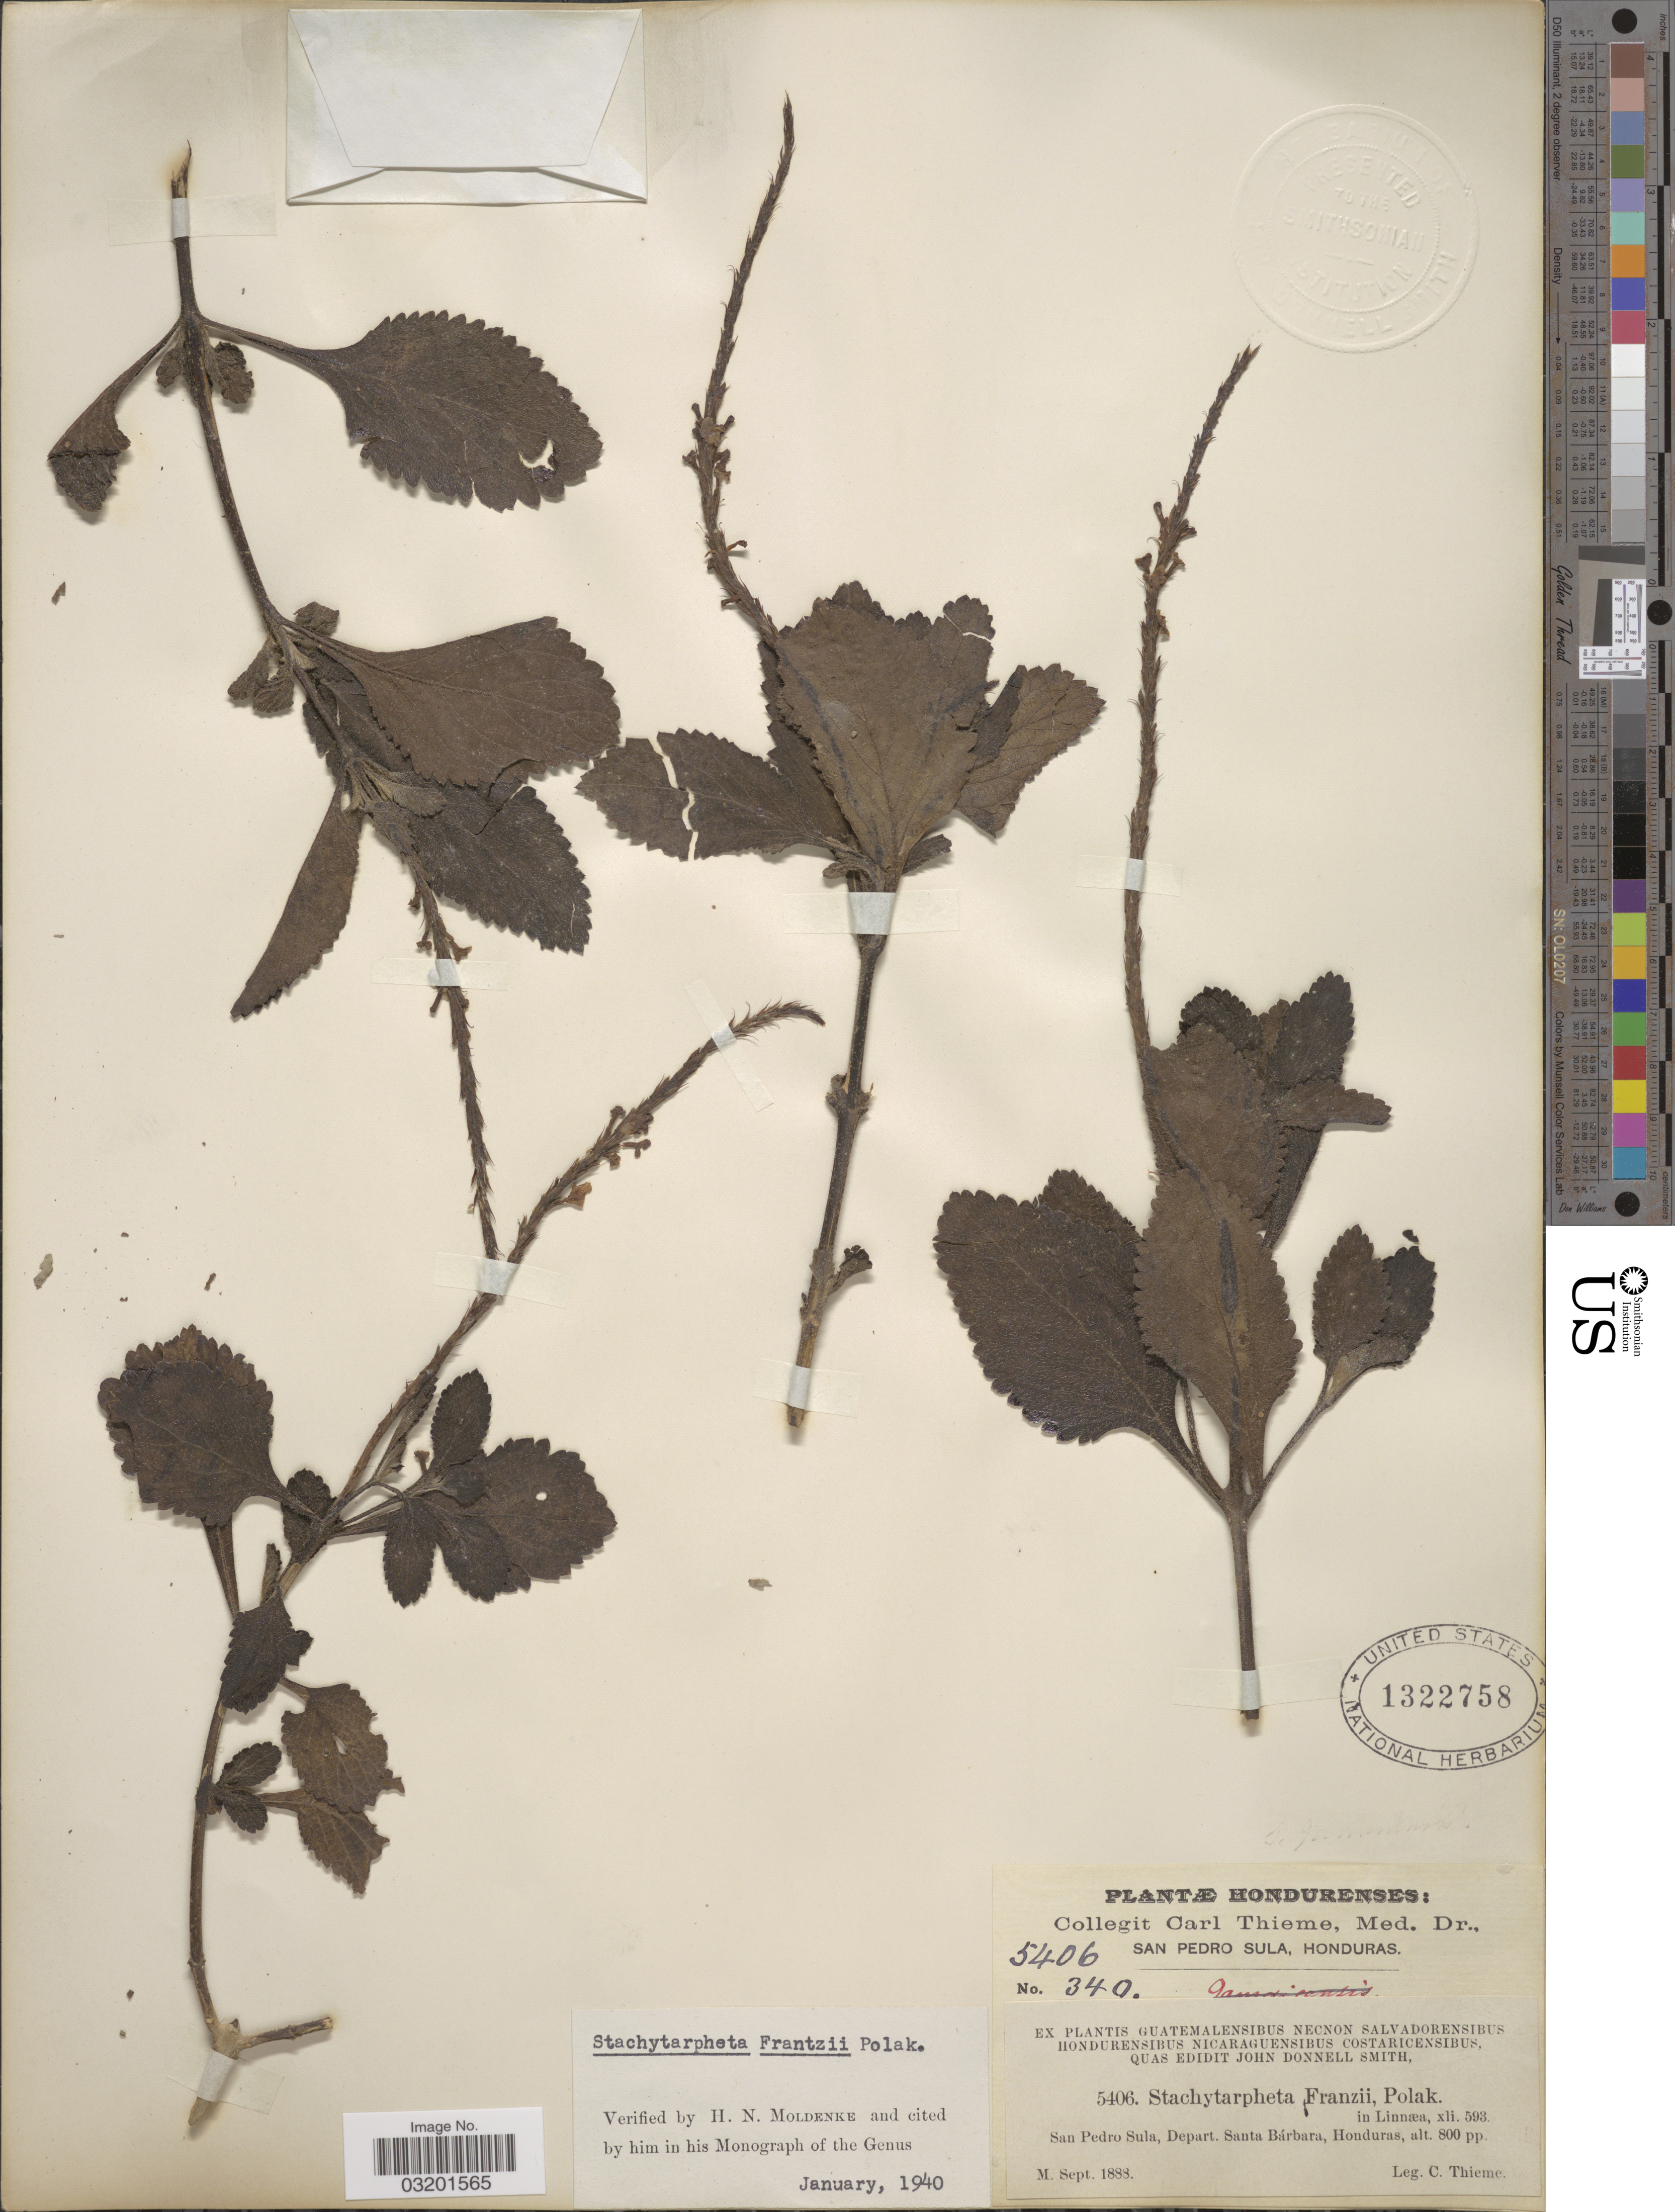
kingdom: Plantae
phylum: Tracheophyta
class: Magnoliopsida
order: Lamiales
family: Verbenaceae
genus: Stachytarpheta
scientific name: Stachytarpheta frantzii var. frantzii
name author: Pol.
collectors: C. Thieme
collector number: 5406/340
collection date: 1888-09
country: Honduras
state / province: Santa Bárbara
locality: San Pedro Sula, Depart. Santa Bárbara.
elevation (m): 244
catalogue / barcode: US 1322758